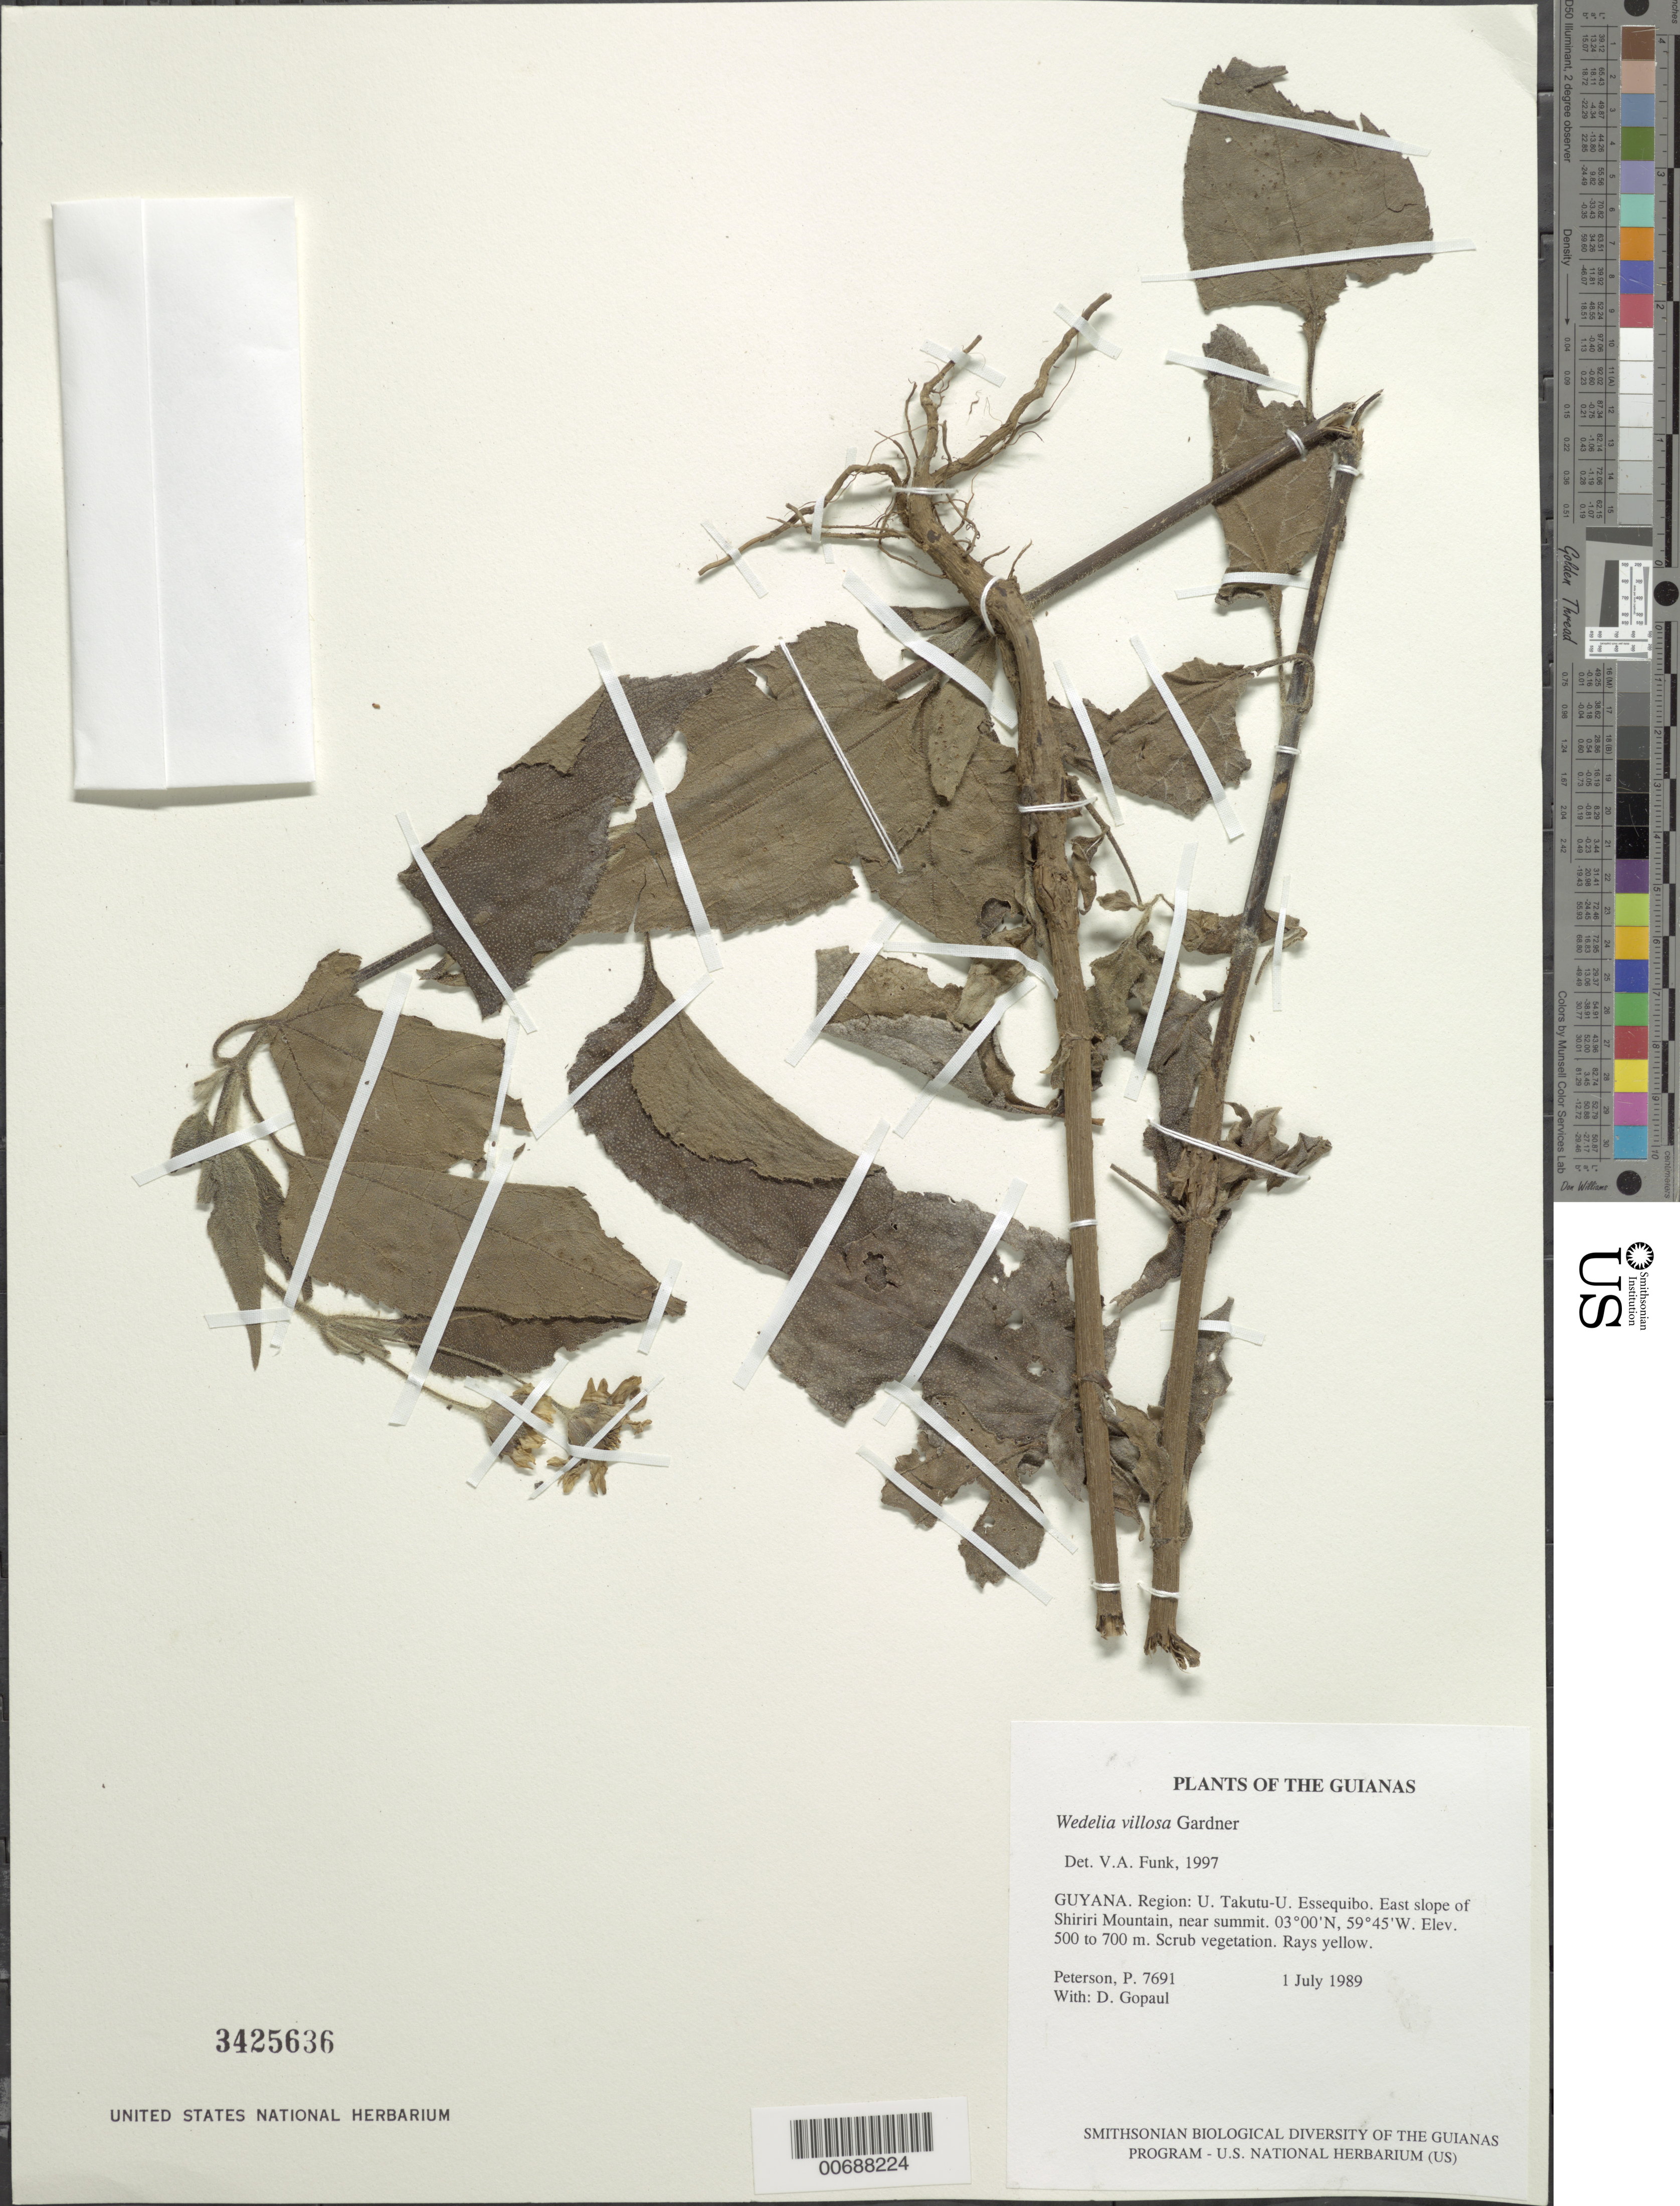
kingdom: Plantae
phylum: Tracheophyta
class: Magnoliopsida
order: Asterales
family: Asteraceae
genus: Wedelia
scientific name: Wedelia villosa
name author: Gardner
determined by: Funk, Vicki A., (BOT), Smithsonian Institution - National Museum of Natural History (UNITED STATES)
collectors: P. M. Peterson & D. Gopaul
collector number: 7691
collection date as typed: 1 July 1989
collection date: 1989-07-01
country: Guyana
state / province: U. Takutu-U. Essequibo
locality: East slope of Shiriri Mountain, near summit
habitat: Scrub vegetation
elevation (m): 500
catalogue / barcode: US 3425636